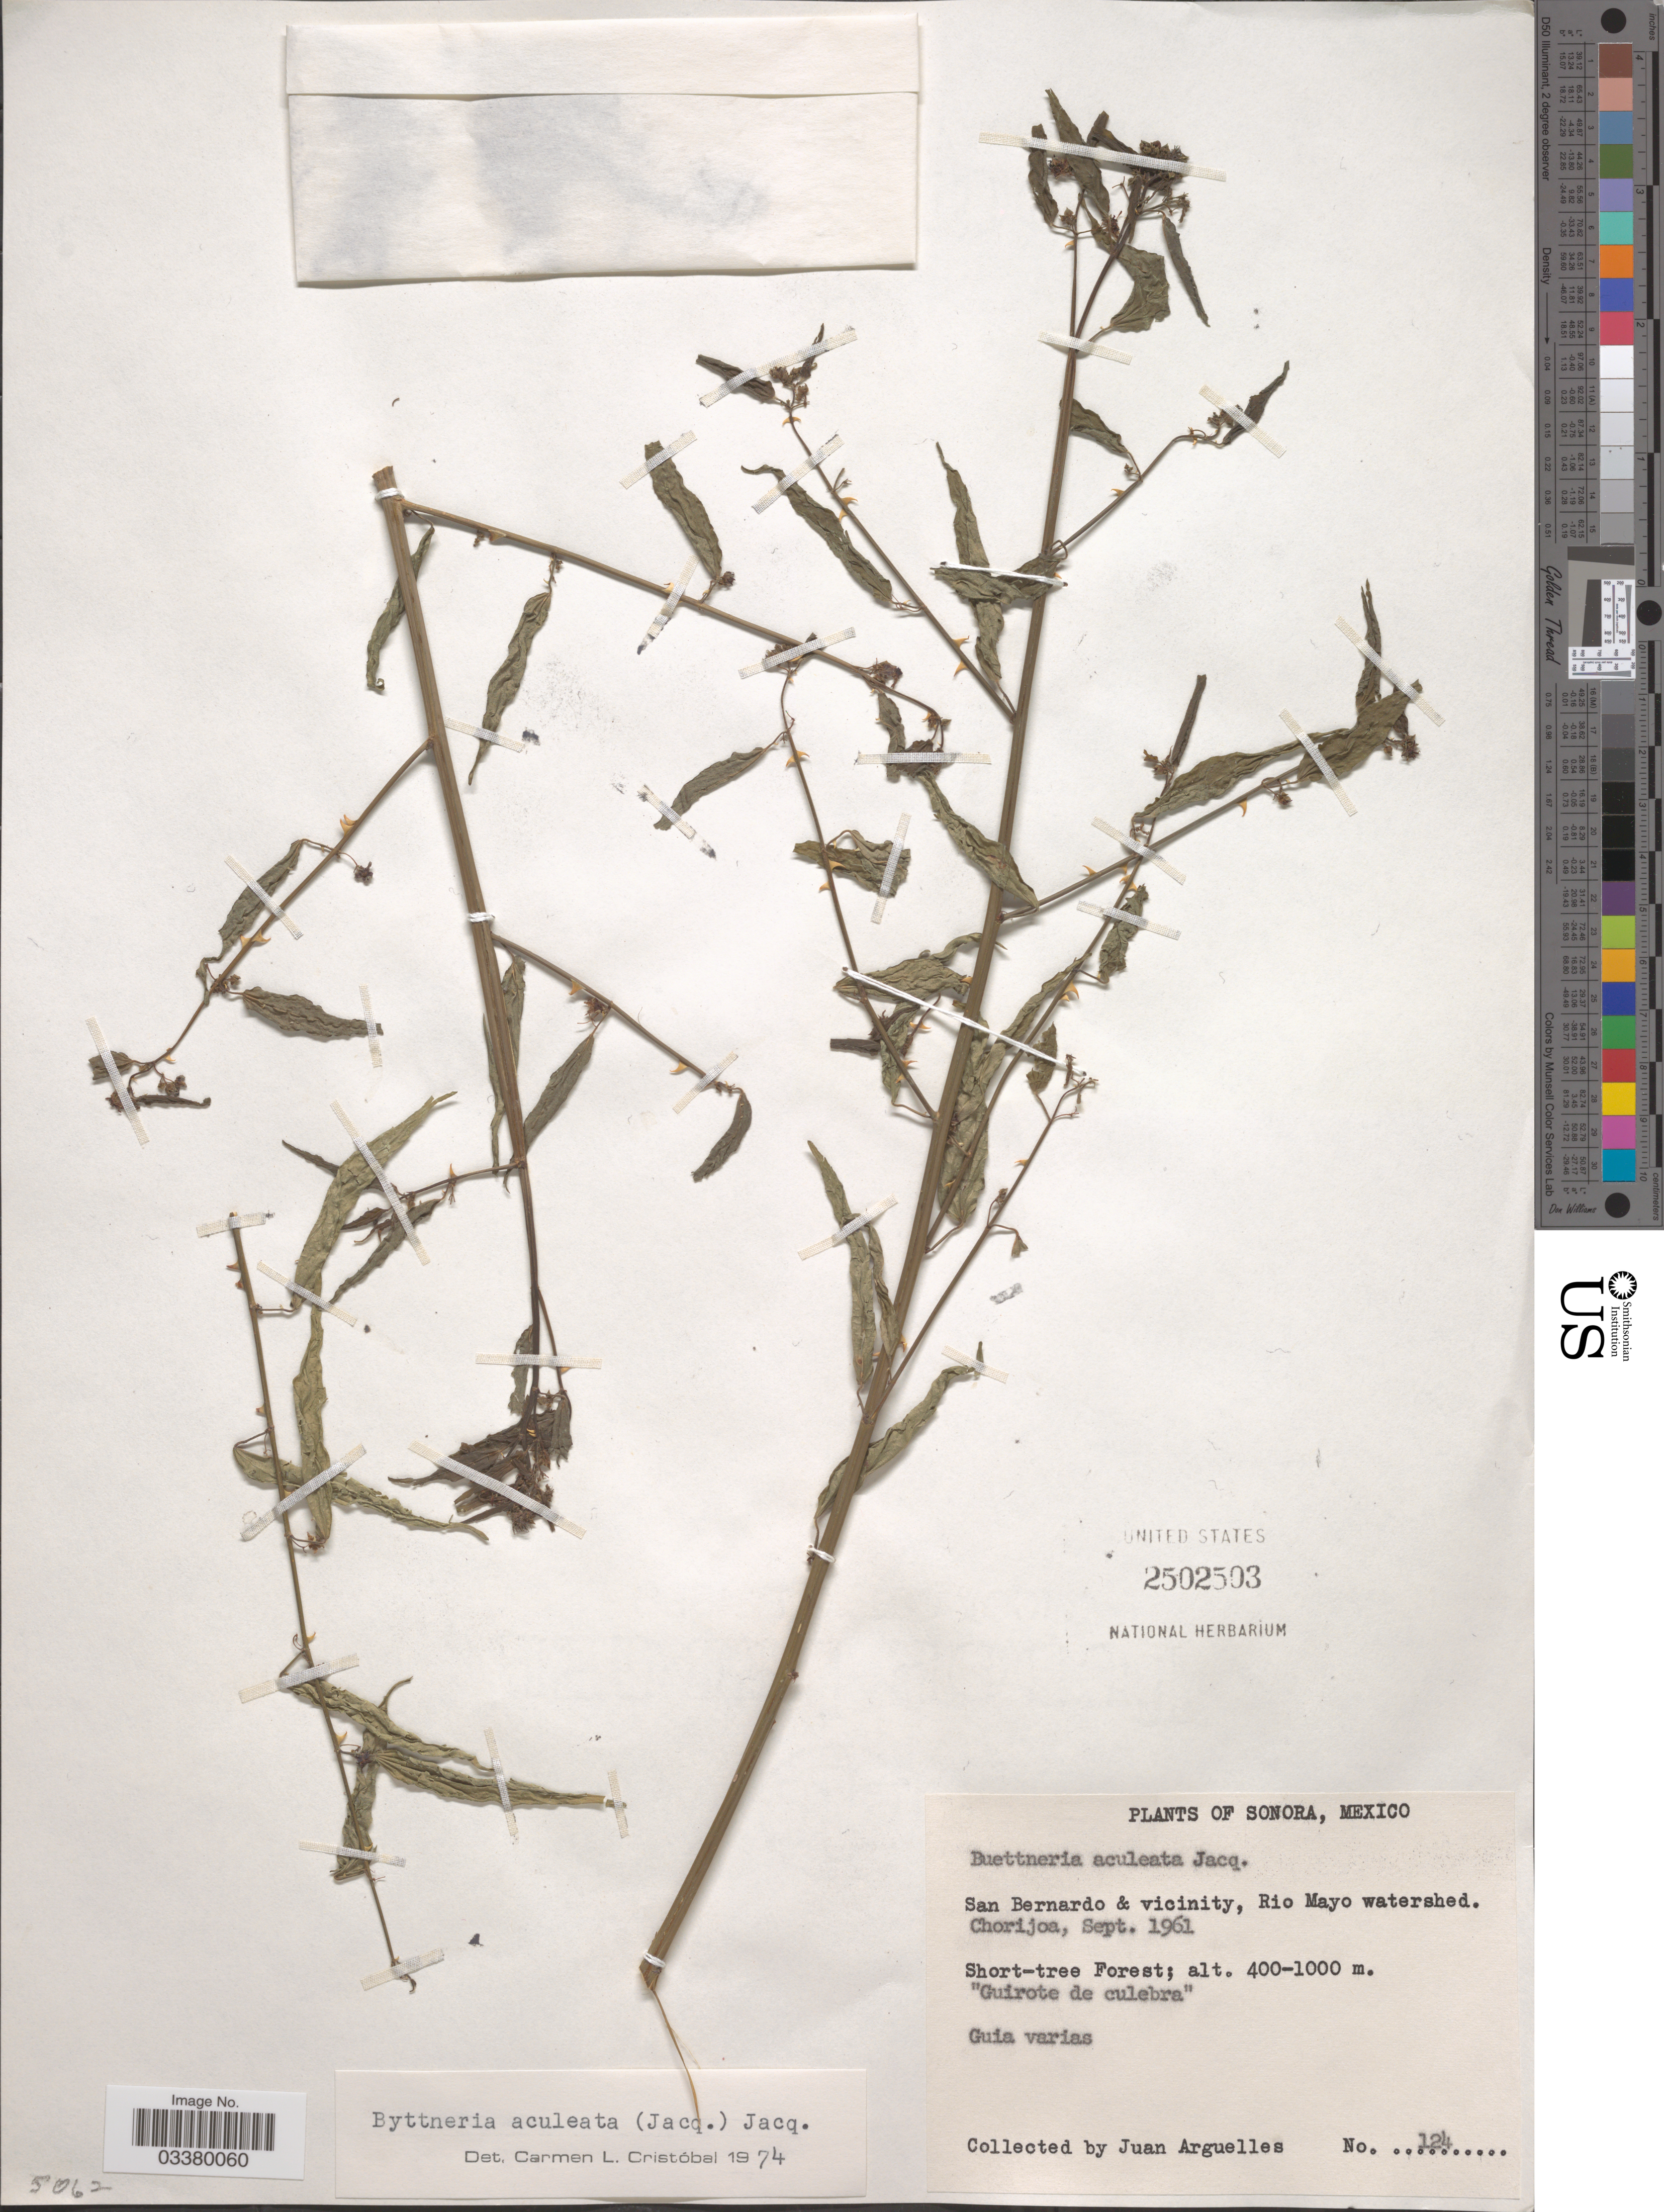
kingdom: Plantae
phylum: Tracheophyta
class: Magnoliopsida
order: Malvales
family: Malvaceae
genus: Byttneria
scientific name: Byttneria aculeata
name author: (Jacq.) Jacq.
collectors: J. Arguelles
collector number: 124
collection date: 1961-09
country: Mexico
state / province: Sonora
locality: San Bernardo & vicinity, Rio Mayo watershed. Chorijoa.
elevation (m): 400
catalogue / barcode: US 2502503